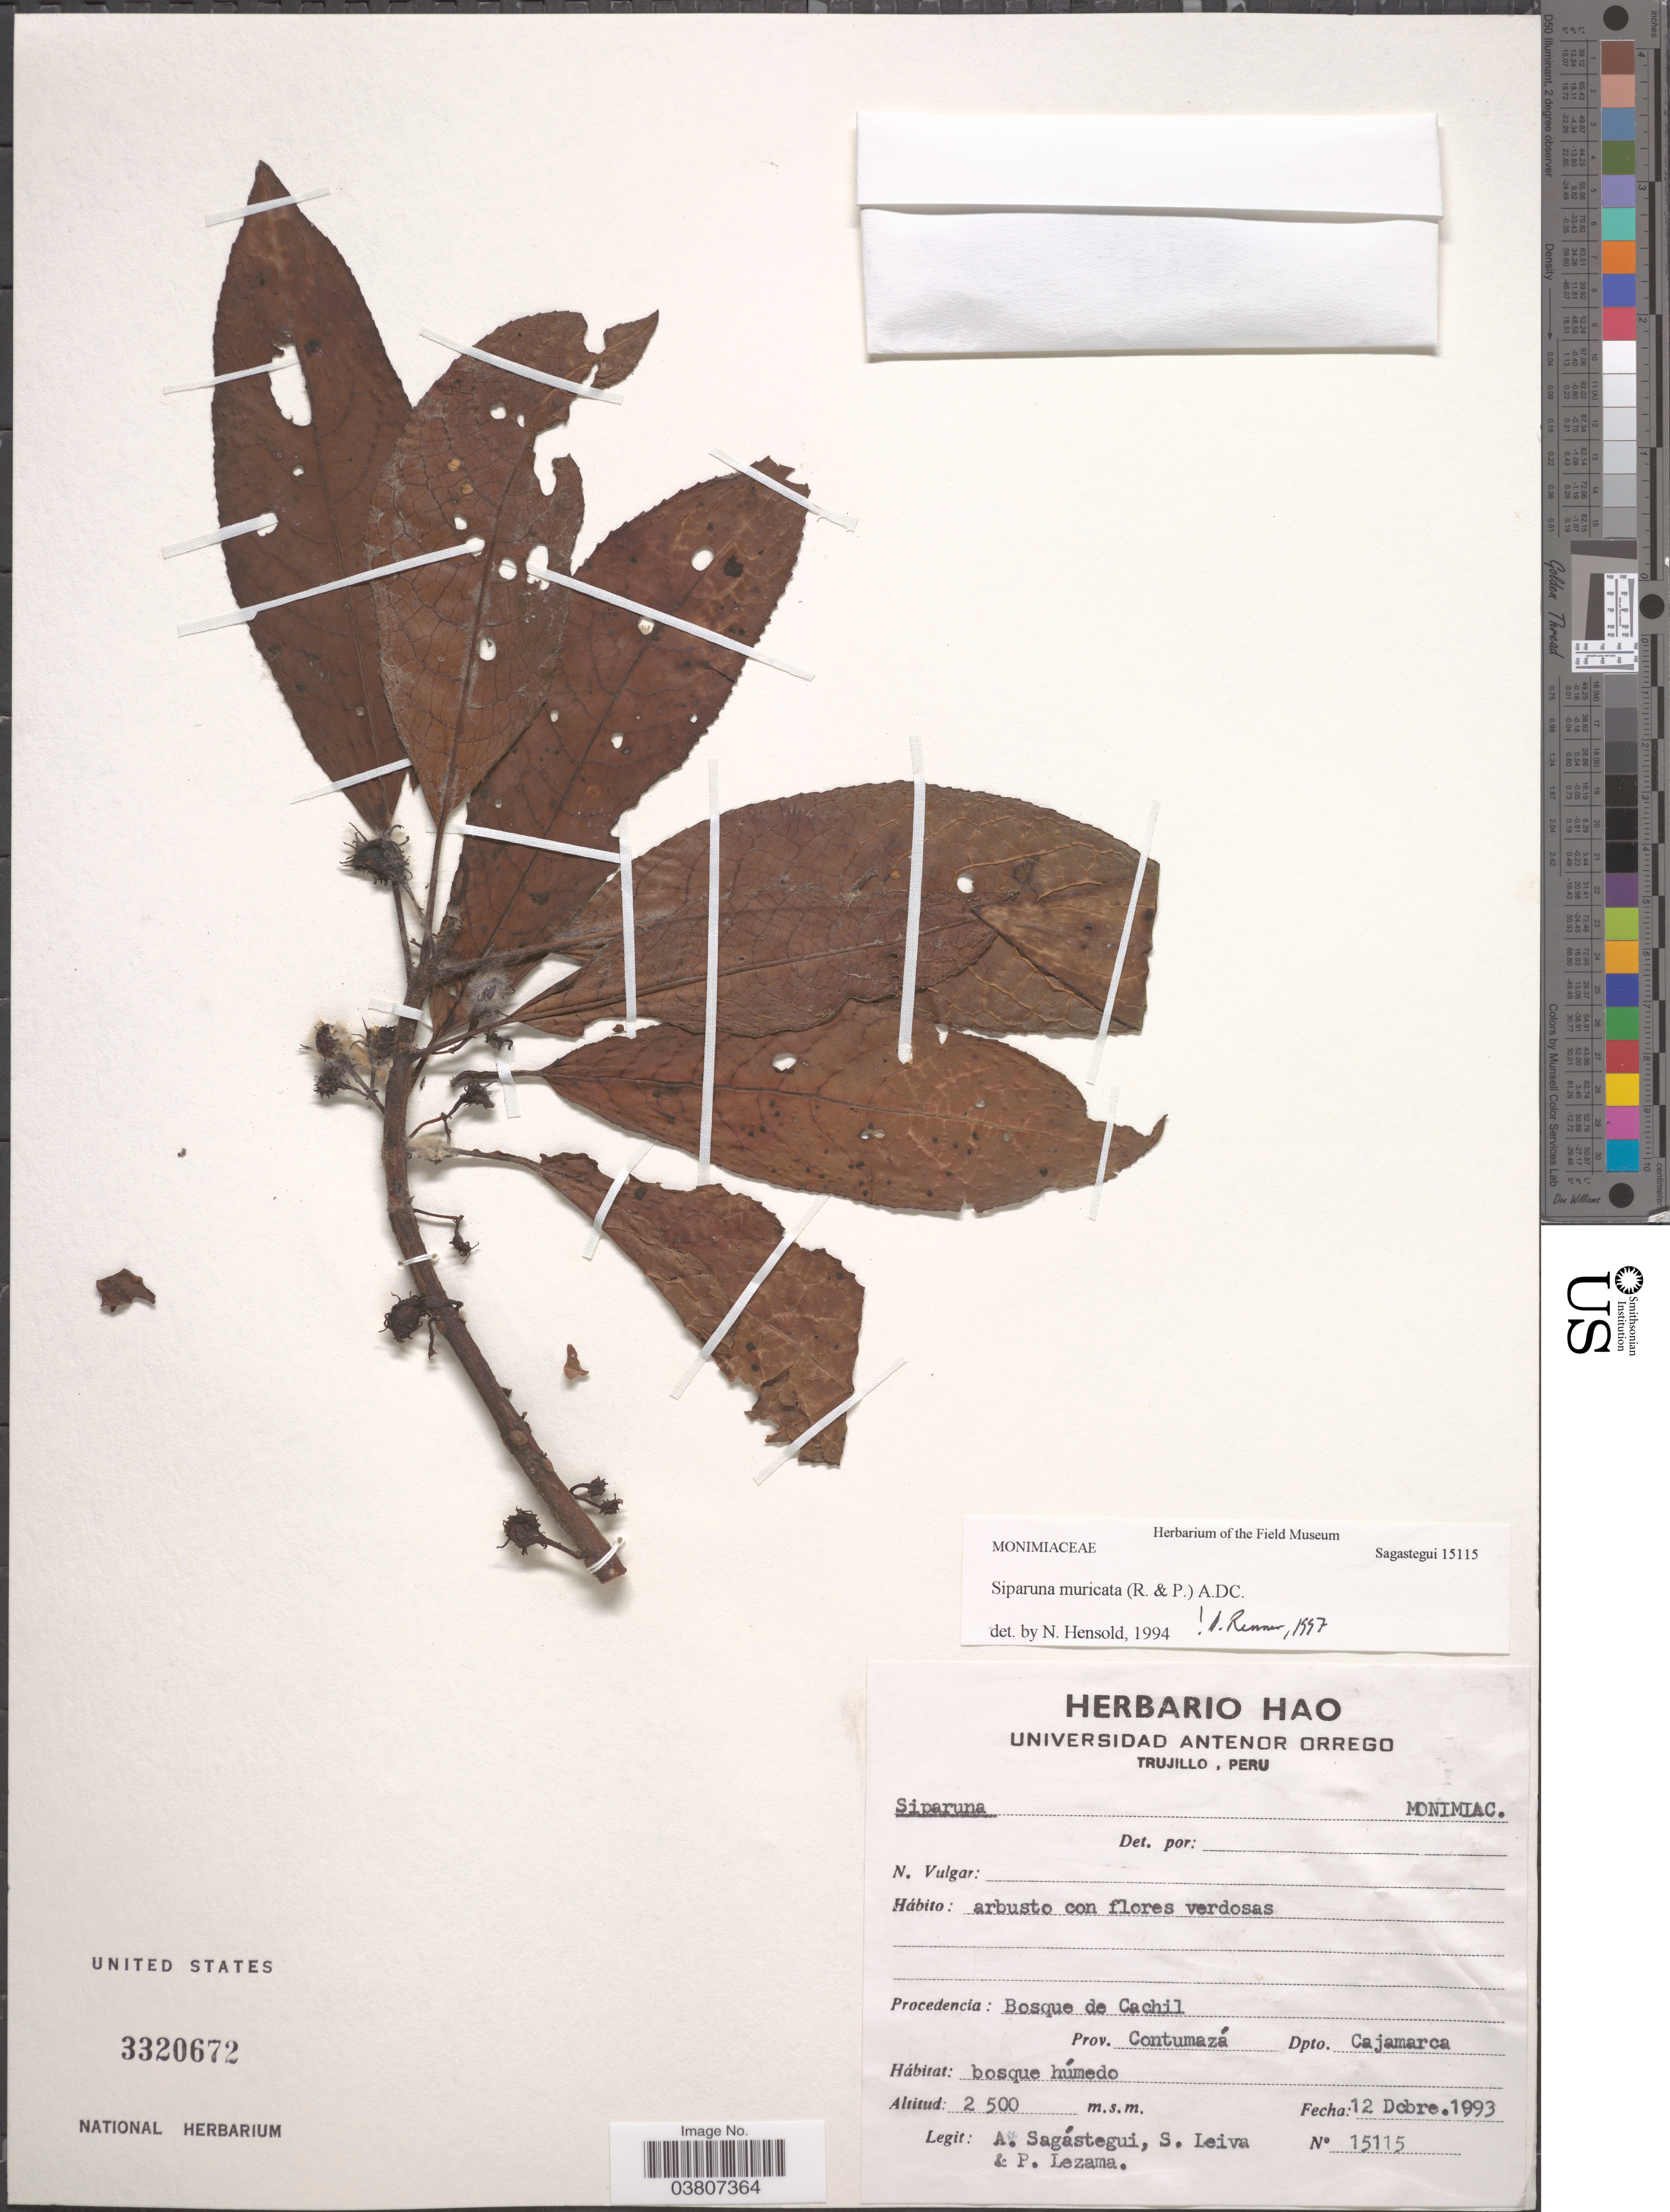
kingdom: Plantae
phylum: Tracheophyta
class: Magnoliopsida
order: Laurales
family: Siparunaceae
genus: Siparuna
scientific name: Siparuna muricata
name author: (Ruiz & Pav.) A. DC.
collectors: A. Sagastegui, S. Leiva & P. Lezama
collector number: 15115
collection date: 1993-12-12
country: Peru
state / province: Cajamarca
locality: Bosque de Cachil. Prov. Contumazá. Dpto. Cajamarca.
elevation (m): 2500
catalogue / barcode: US 3320672